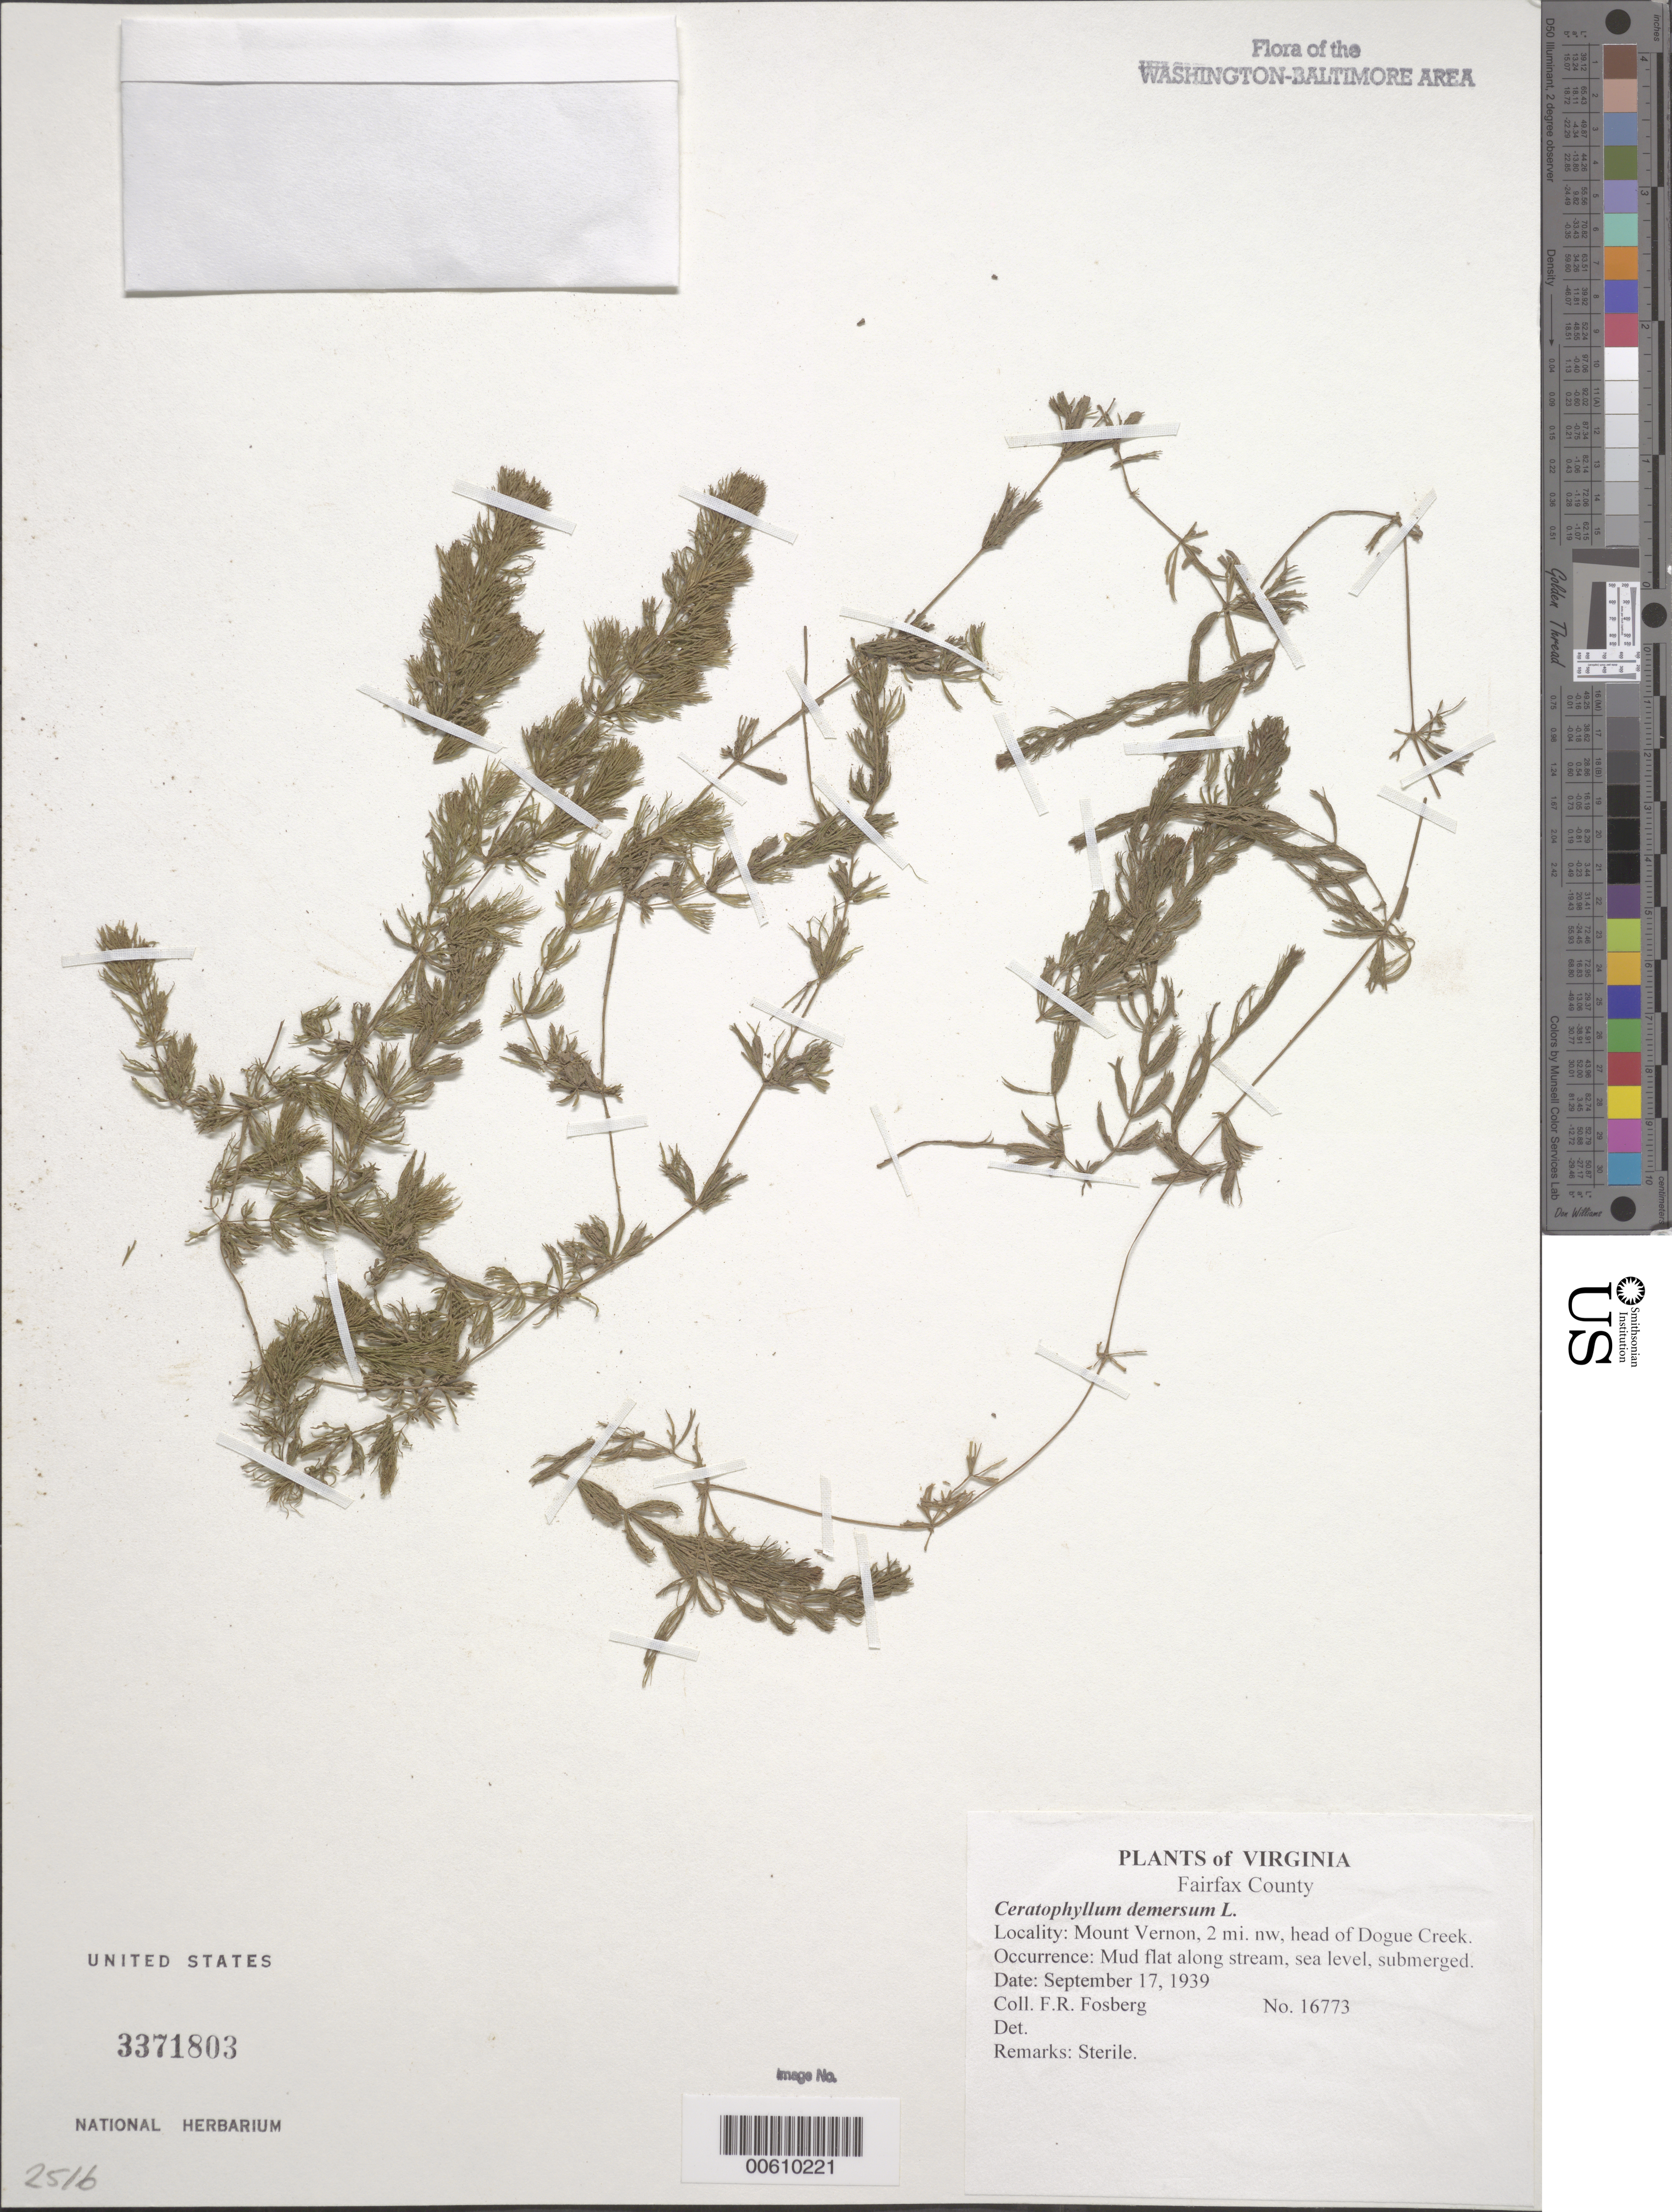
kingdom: Plantae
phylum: Tracheophyta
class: Magnoliopsida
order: Ceratophyllales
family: Ceratophyllaceae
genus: Ceratophyllum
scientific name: Ceratophyllum demersum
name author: L.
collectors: F. R. Fosberg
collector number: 16773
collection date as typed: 17 Sep 1939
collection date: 1939-09-17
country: United States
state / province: Virginia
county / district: Fairfax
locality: Mount Vernon, 2 mi. nw, head of Dogue Creek.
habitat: Mud flat along stream, sea level, submerged.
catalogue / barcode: US 3371803